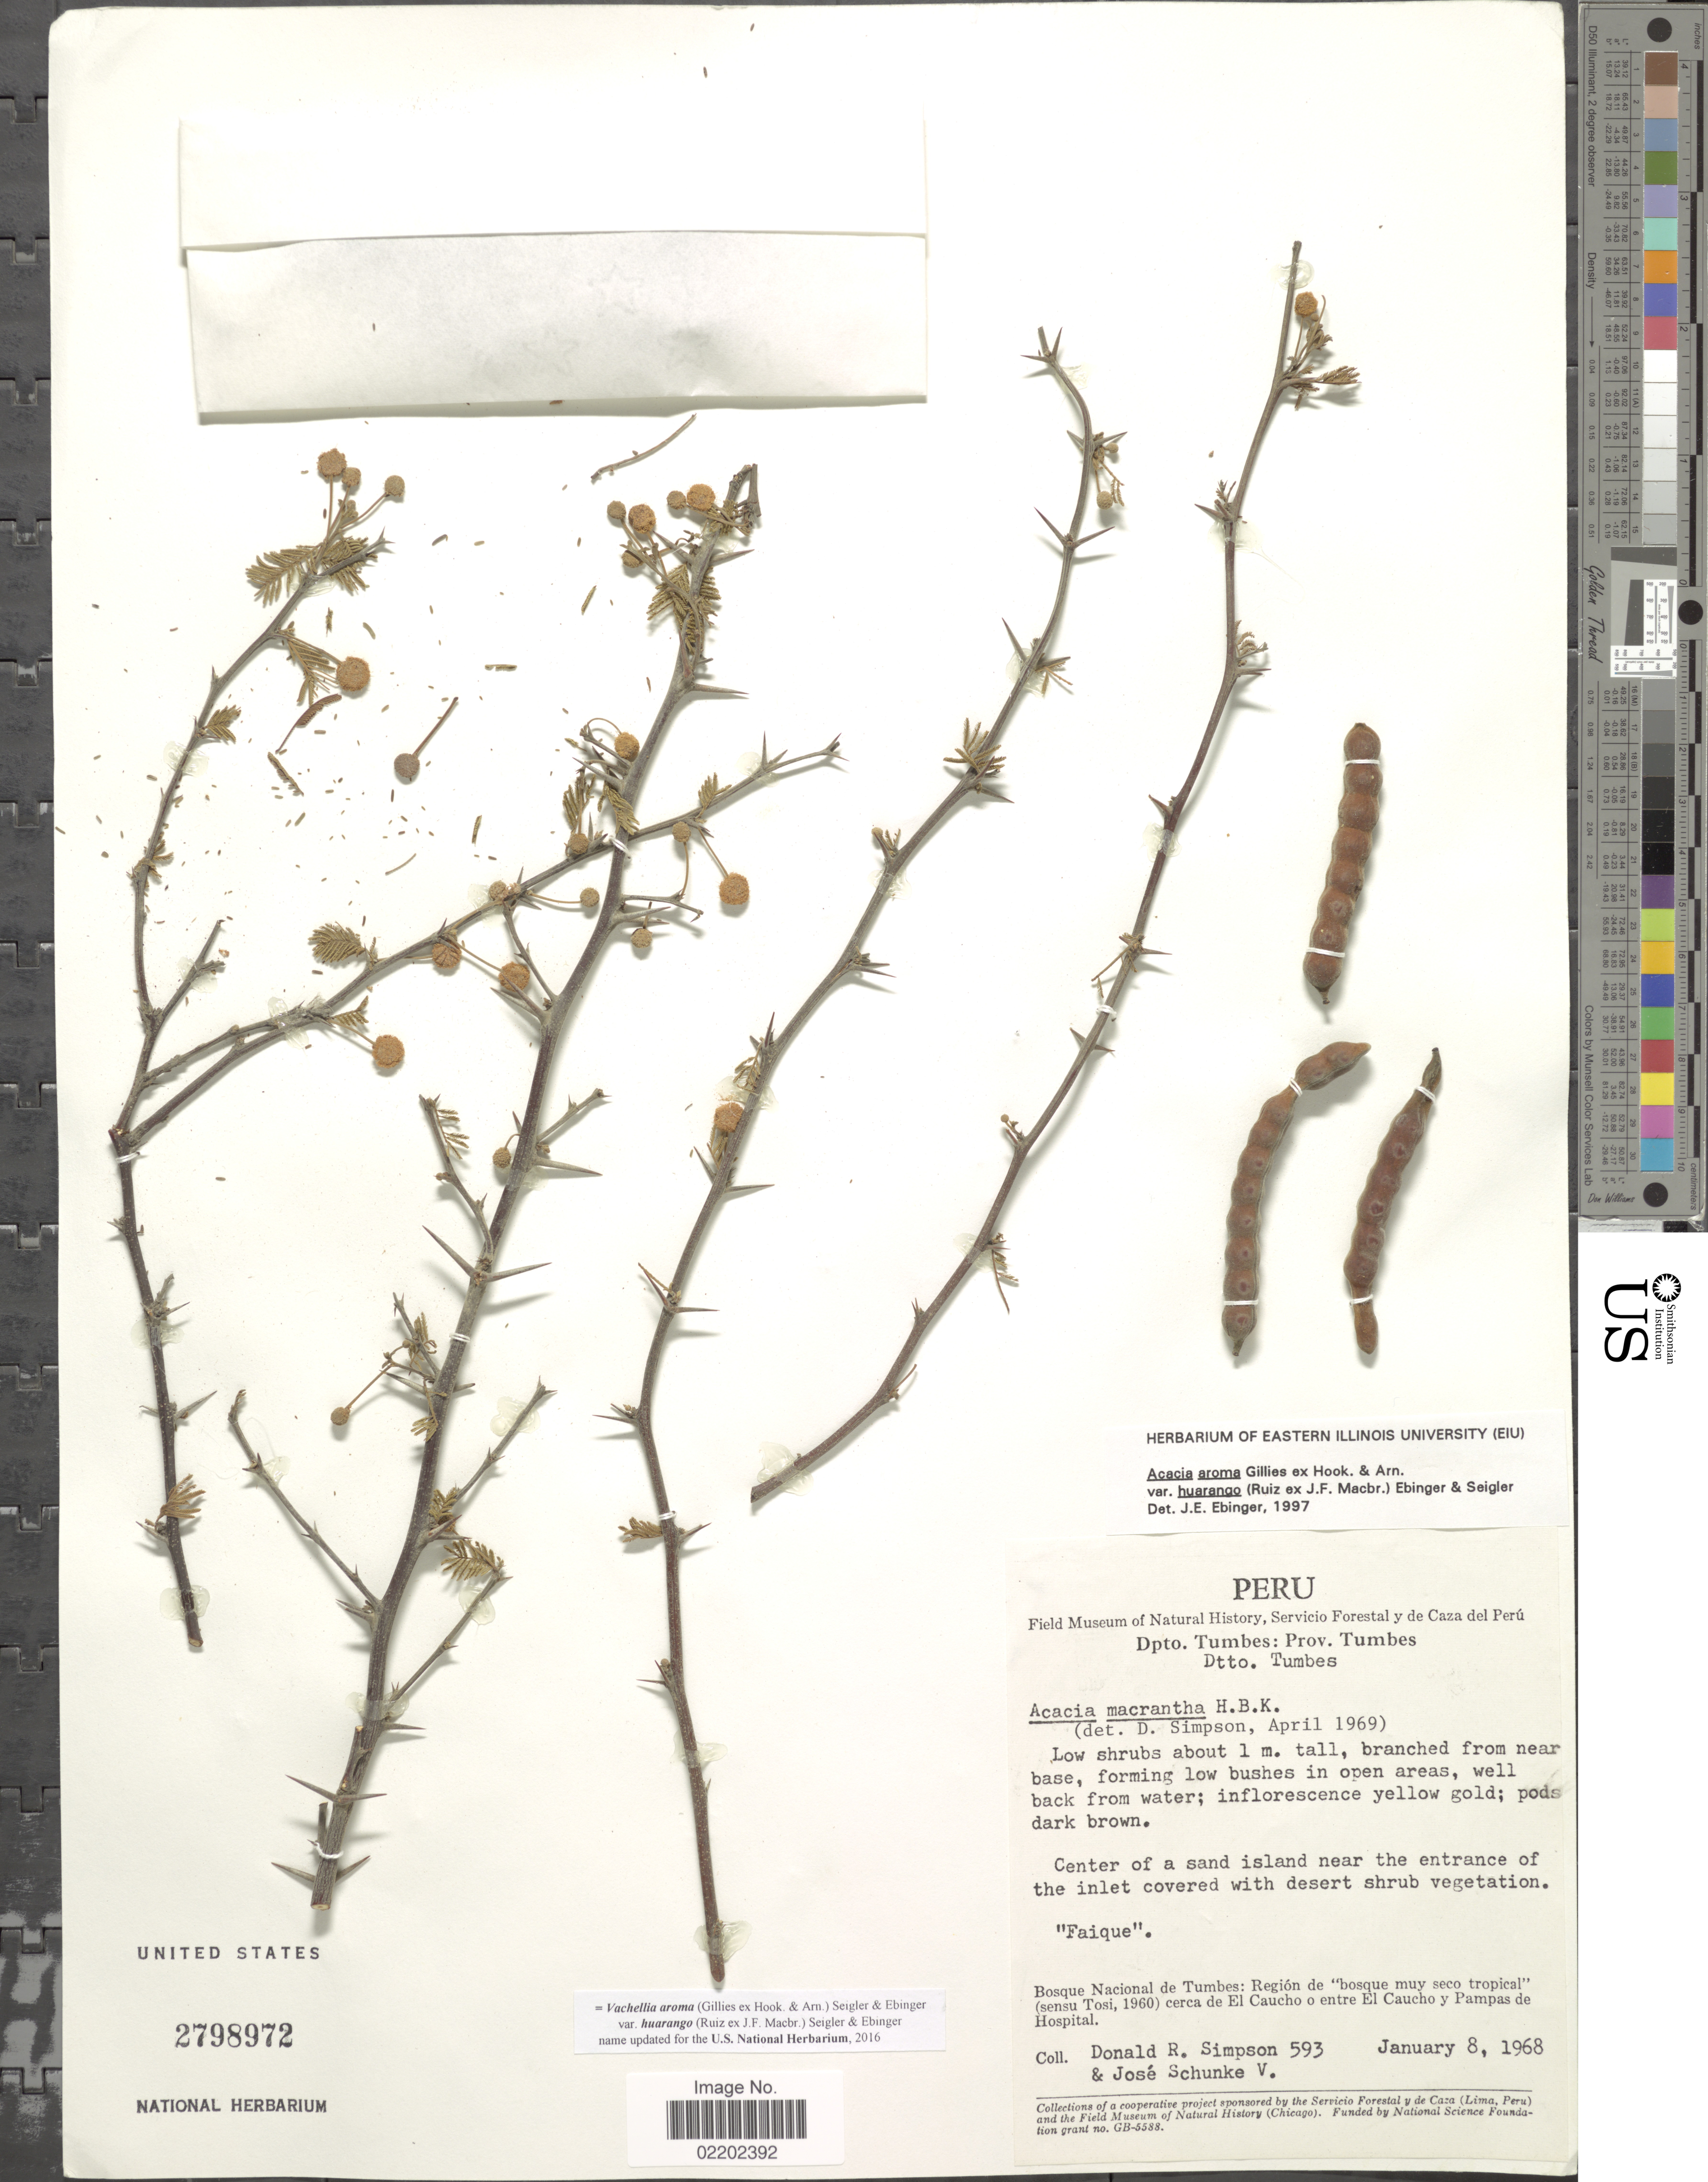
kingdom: Plantae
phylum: Tracheophyta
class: Magnoliopsida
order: Fabales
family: Fabaceae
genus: Vachellia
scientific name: Vachellia aroma var. huarango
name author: (Ruiz ex J.F. Macbr.) Seigler & Ebinger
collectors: D. R. Simpson & J. Schunke Vigo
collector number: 593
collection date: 1968-01-08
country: Peru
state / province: Tumbes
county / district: Tumbes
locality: Dpto Tumbes: Dtto. Tumbes, Center of a sand island near the entrance of the inlet covered with desert shrub vegetation. 'Faique' Bosque Nacional de Tumbes: Región de 'bosque muy seco tropical' (sensu Tosi, 1960), cerca de El Caucho o entre El Caucho y Pampas de Hospital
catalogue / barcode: US 2798972